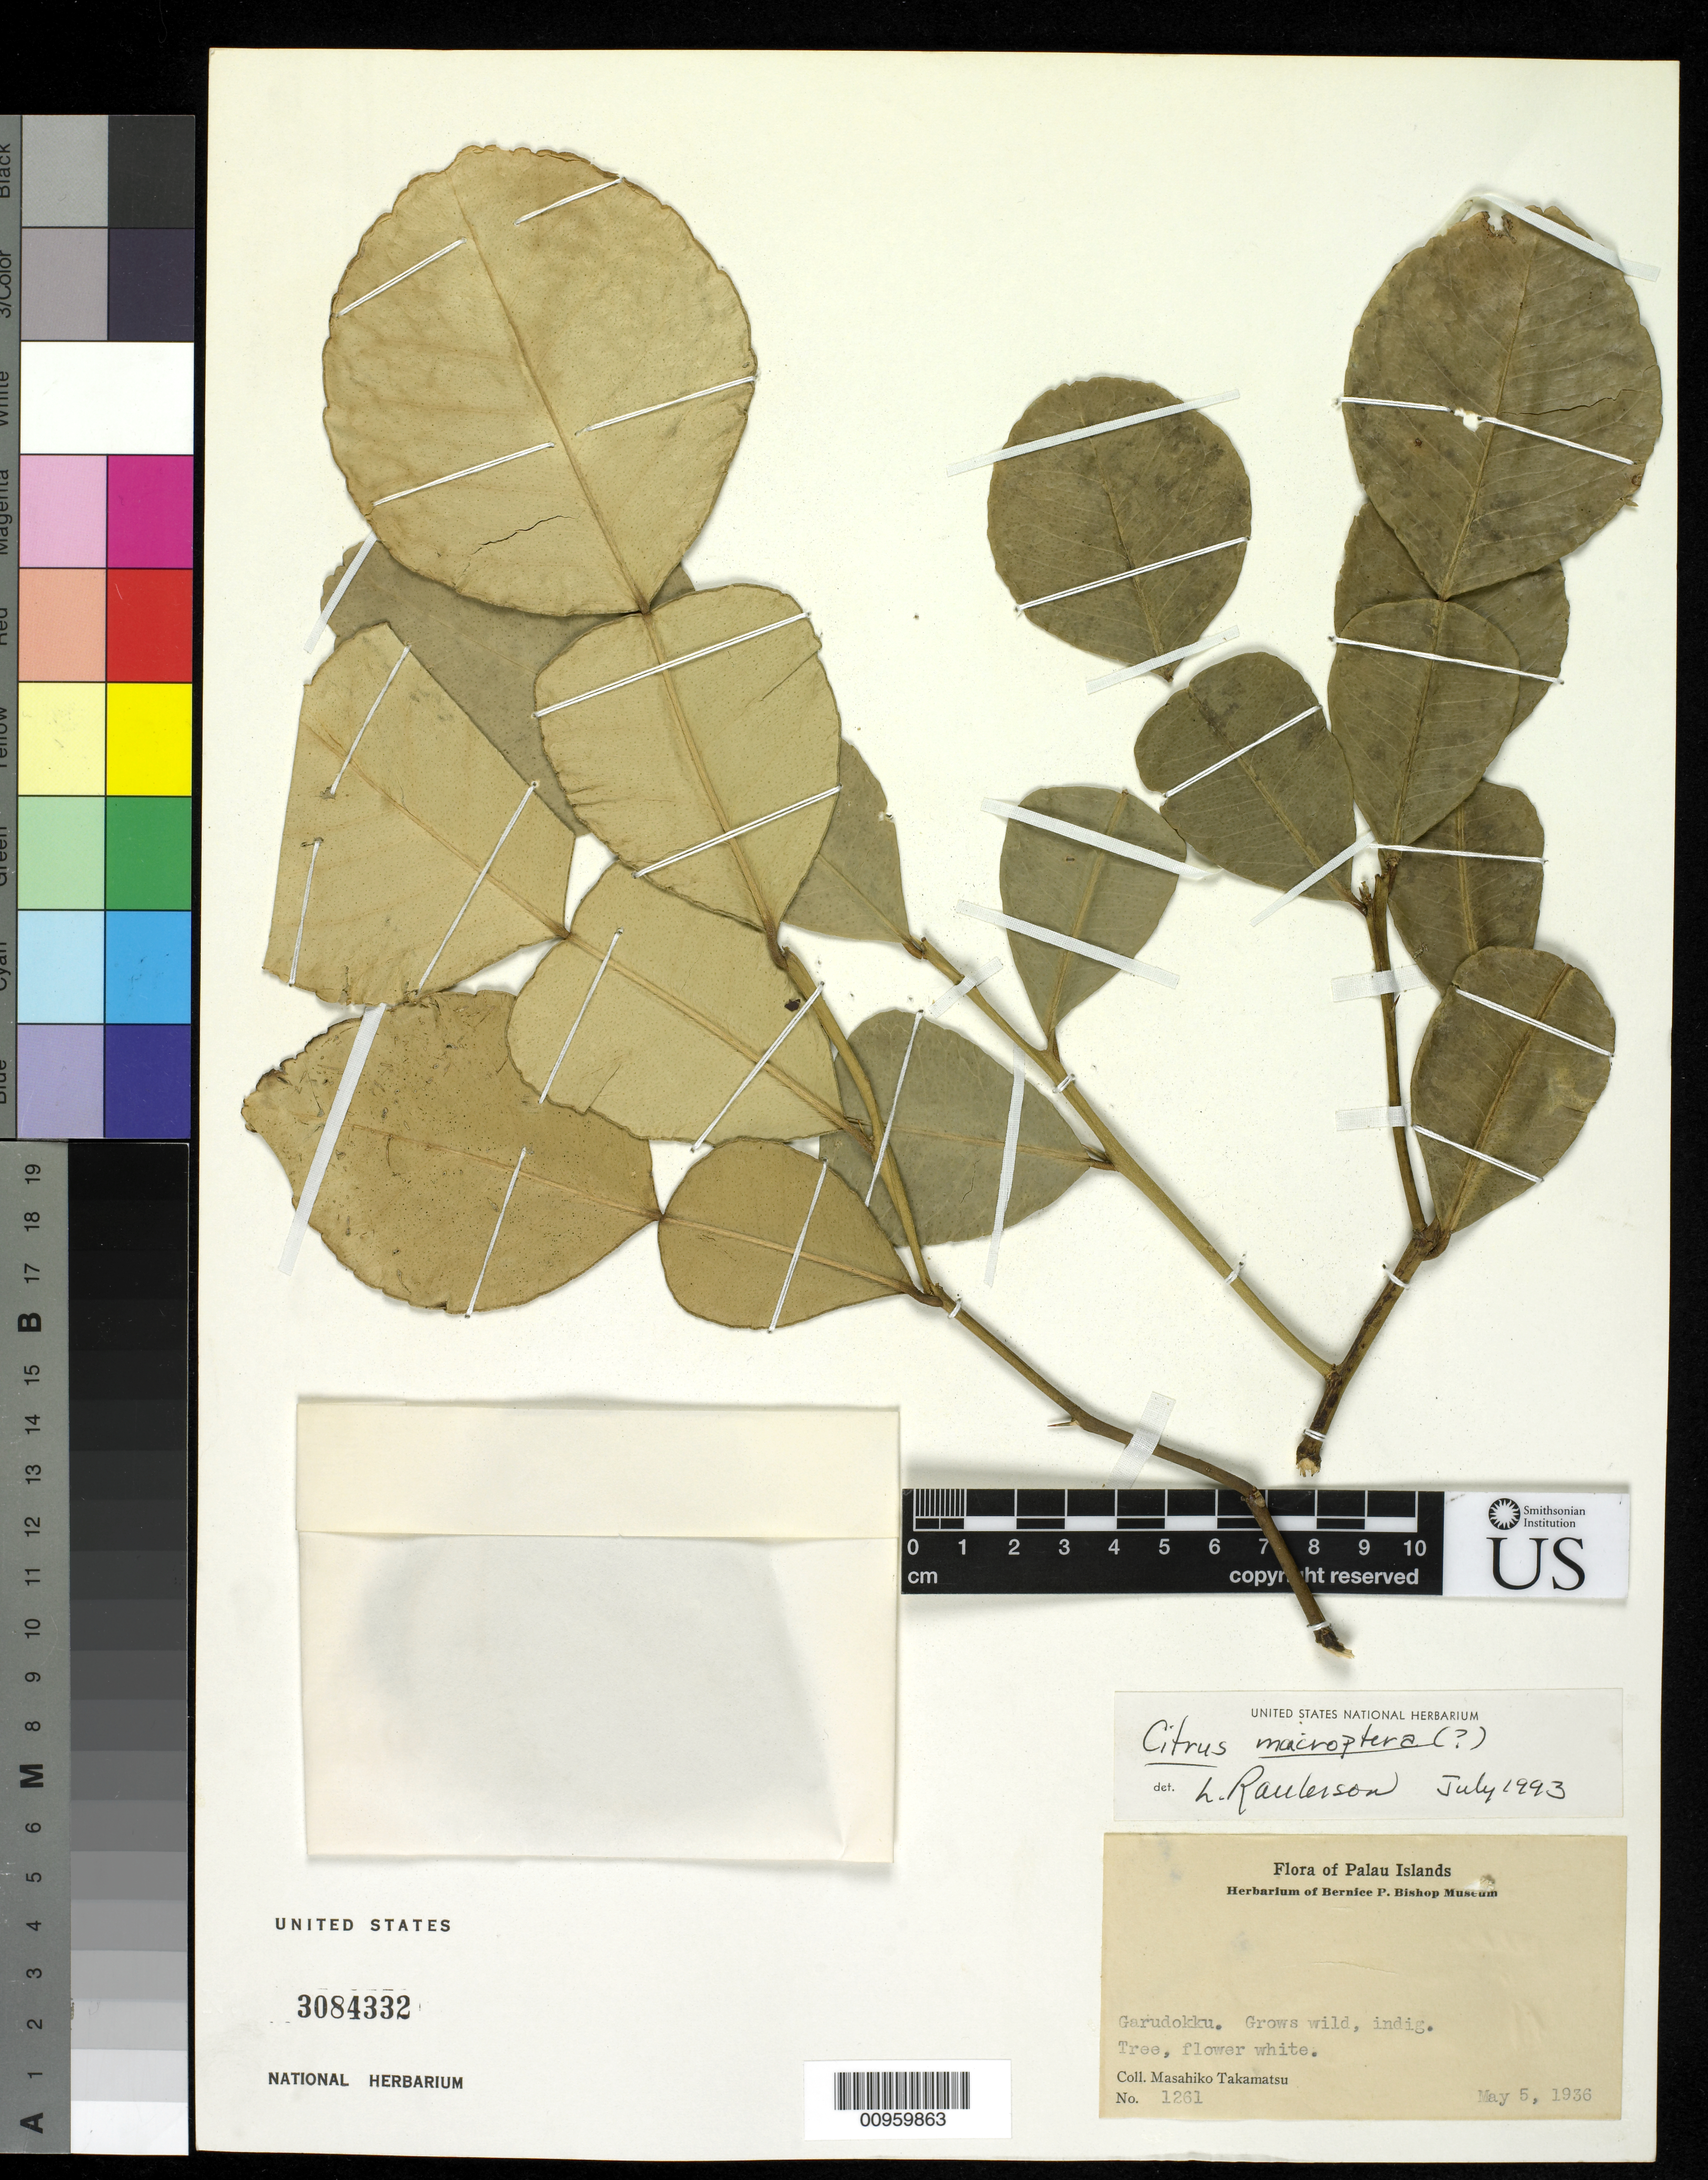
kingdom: Plantae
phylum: Tracheophyta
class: Magnoliopsida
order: Sapindales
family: Rutaceae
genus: Citrus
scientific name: Citrus macroptera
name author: Montrouz.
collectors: M. Takamatsu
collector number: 1261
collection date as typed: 05 May 1936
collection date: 1936-05-05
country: Palau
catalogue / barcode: US 3084332